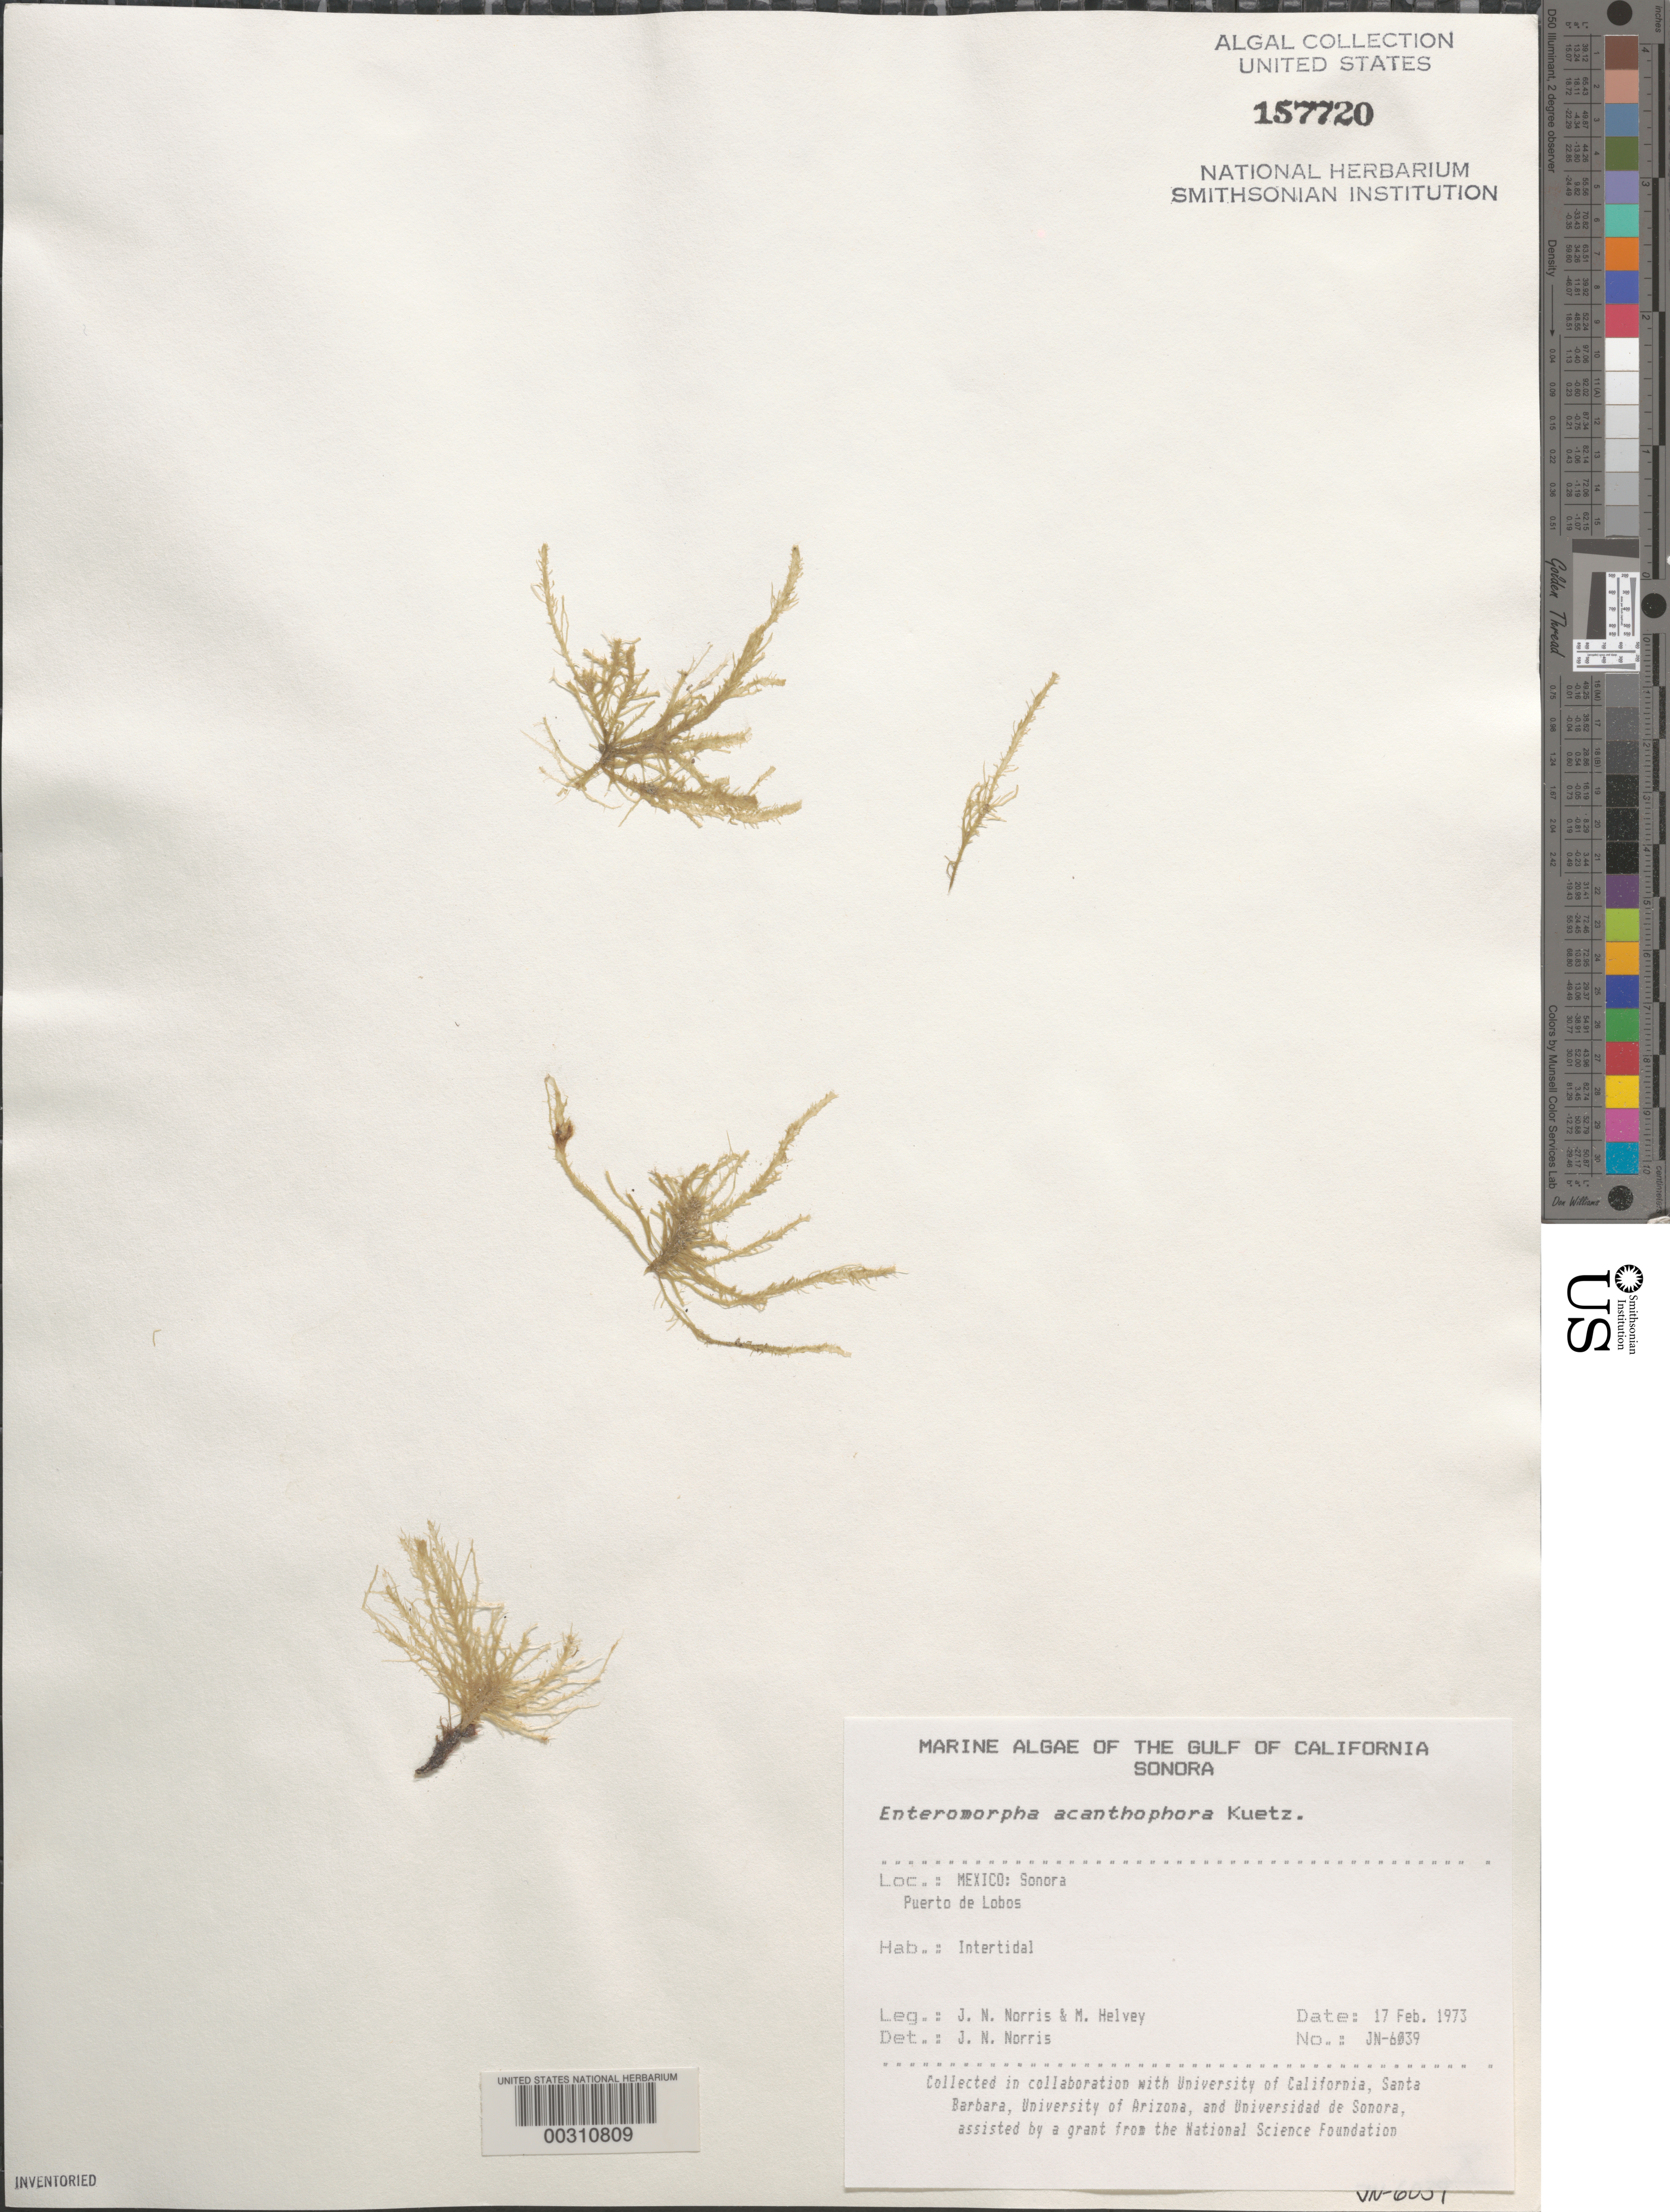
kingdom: Plantae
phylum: Chlorophyta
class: Ulvophyceae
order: Ulvales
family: Ulvaceae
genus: Ulva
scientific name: Ulva acanthophora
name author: (Kütz.) H.S. Hayden et al.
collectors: J. N. Norris & M. Helvey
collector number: JN-6039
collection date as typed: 17 Feb 1973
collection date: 1973-02-17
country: Mexico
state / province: Sonora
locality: Puerto de Lobos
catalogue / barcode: US 157720